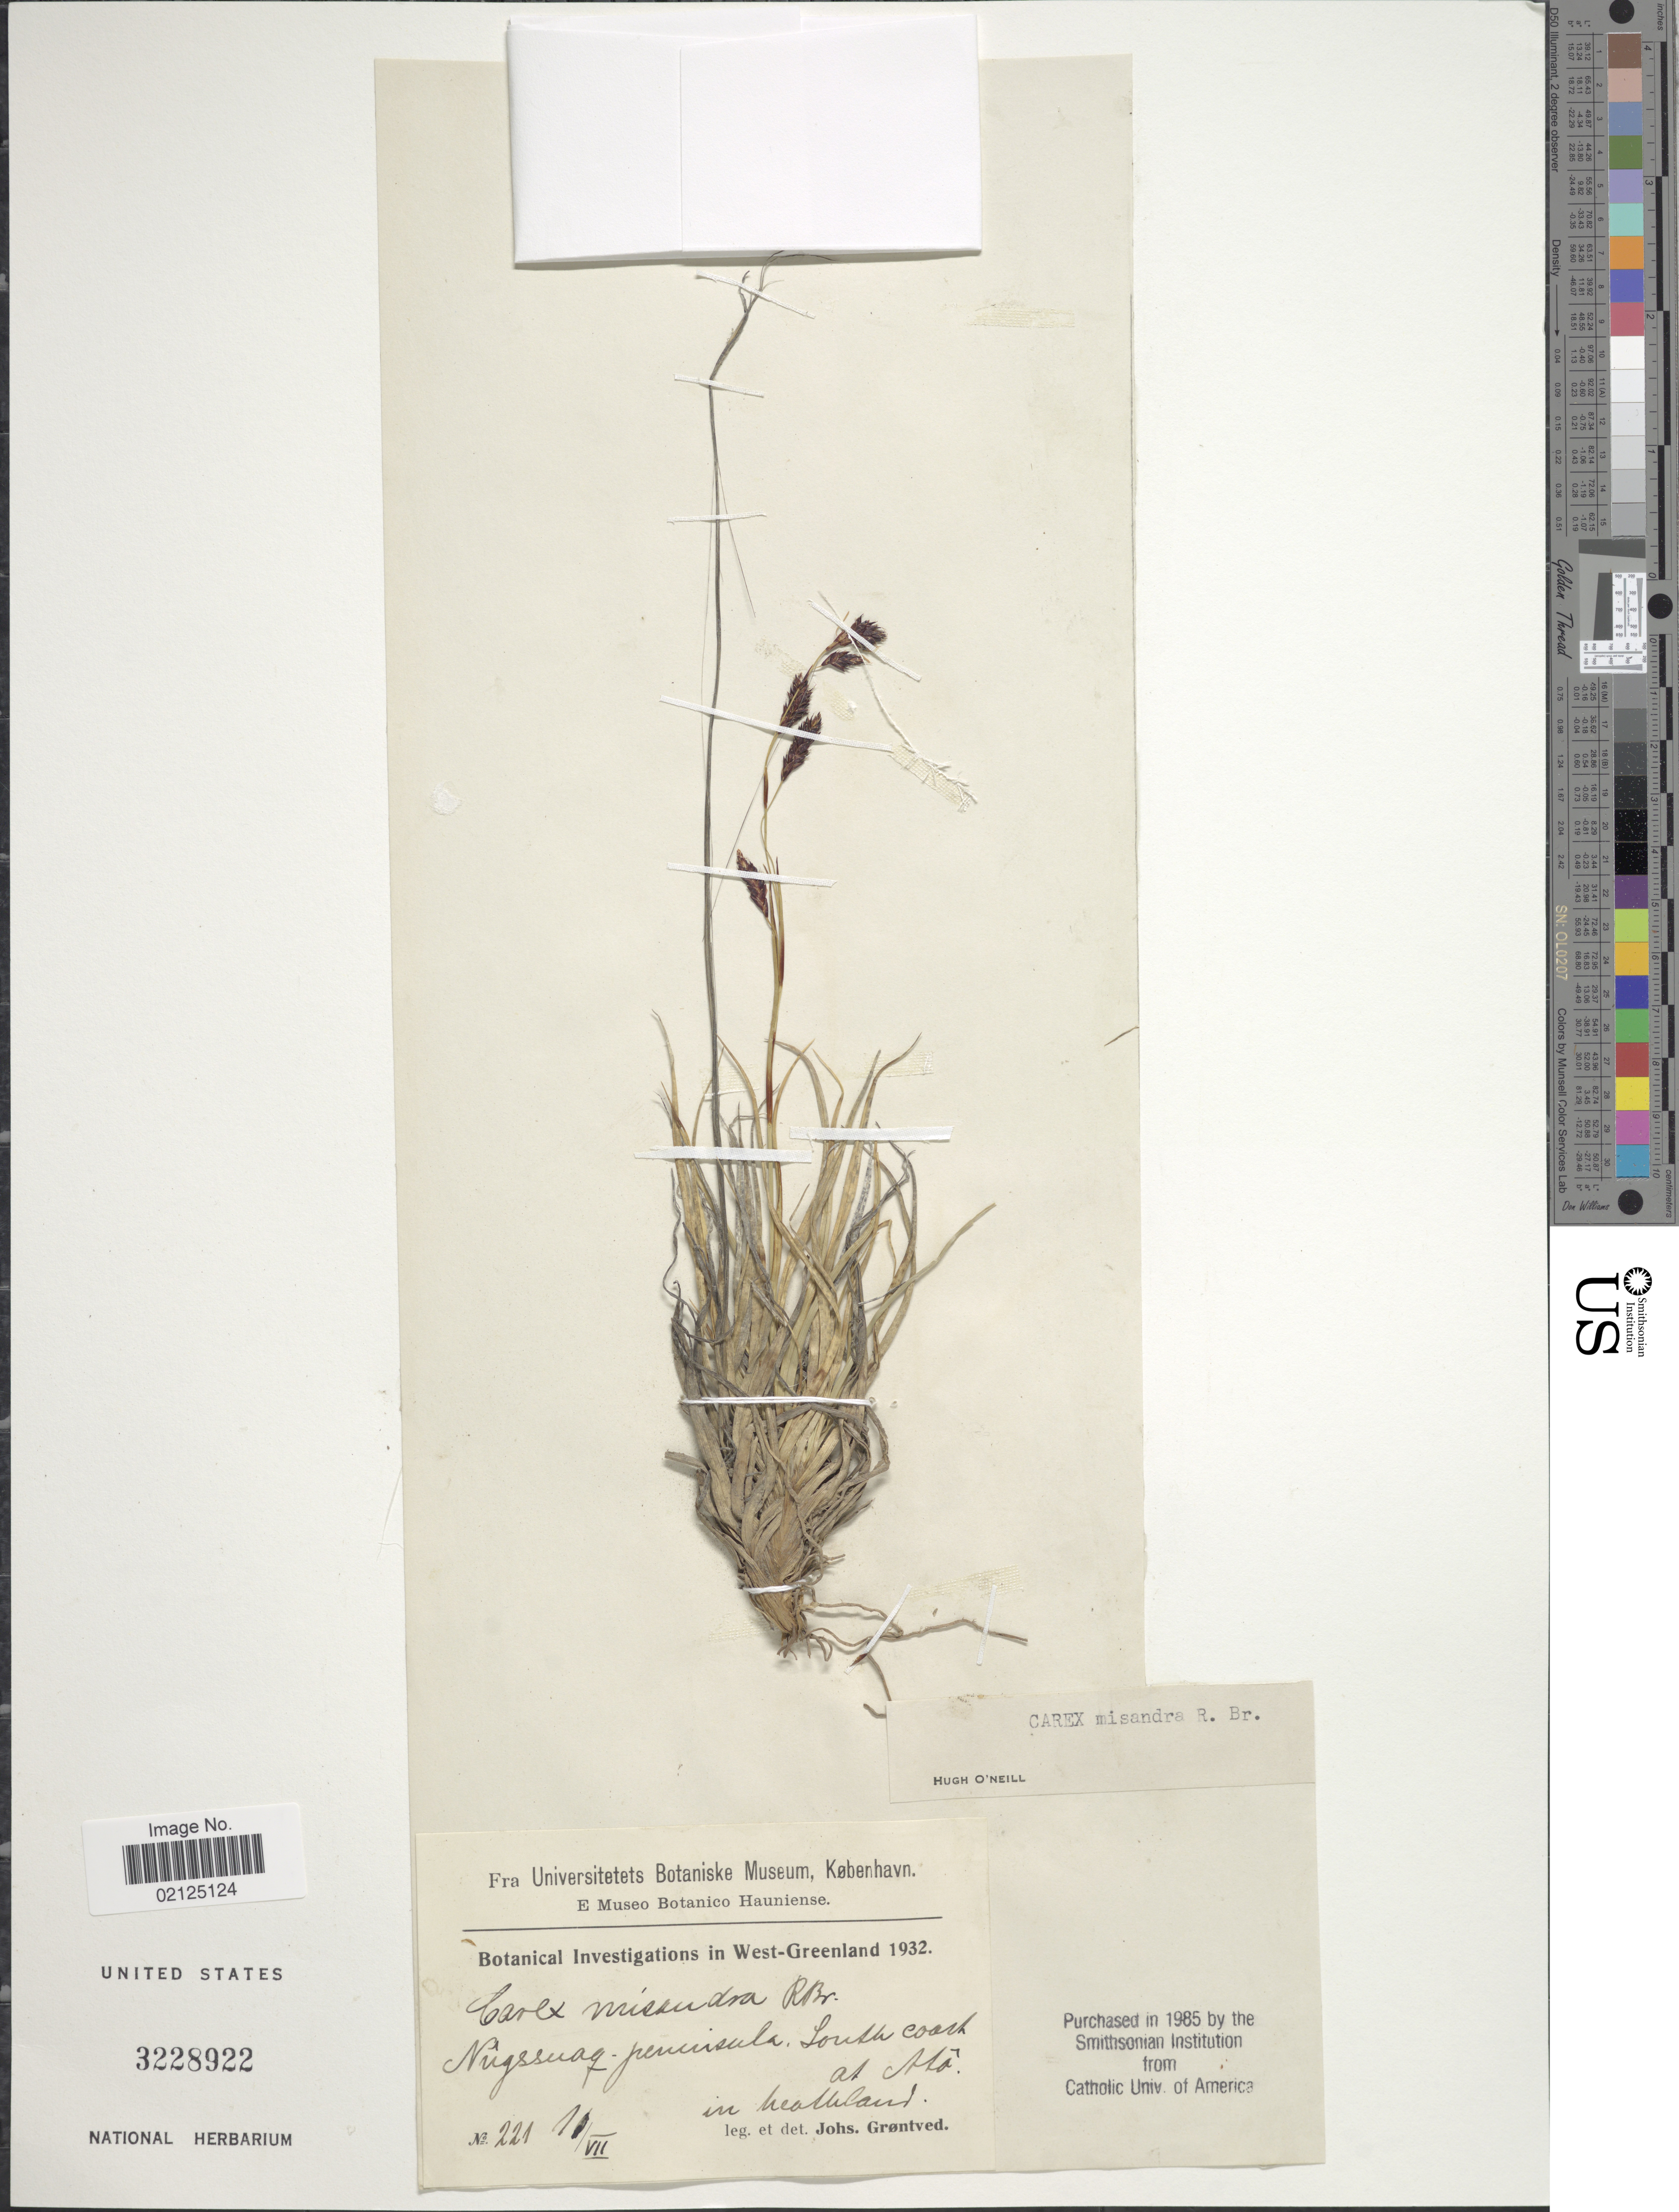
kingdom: Plantae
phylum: Tracheophyta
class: Liliopsida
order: Poales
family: Cyperaceae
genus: Carex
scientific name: Carex fuliginosa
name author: Schkuhr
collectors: J. Grøntved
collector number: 221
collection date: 1932-07-10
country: Greenland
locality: In West-Greenland, Nugssuaq-peninsula, South coast at Atô. in heathland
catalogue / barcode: US 3228922